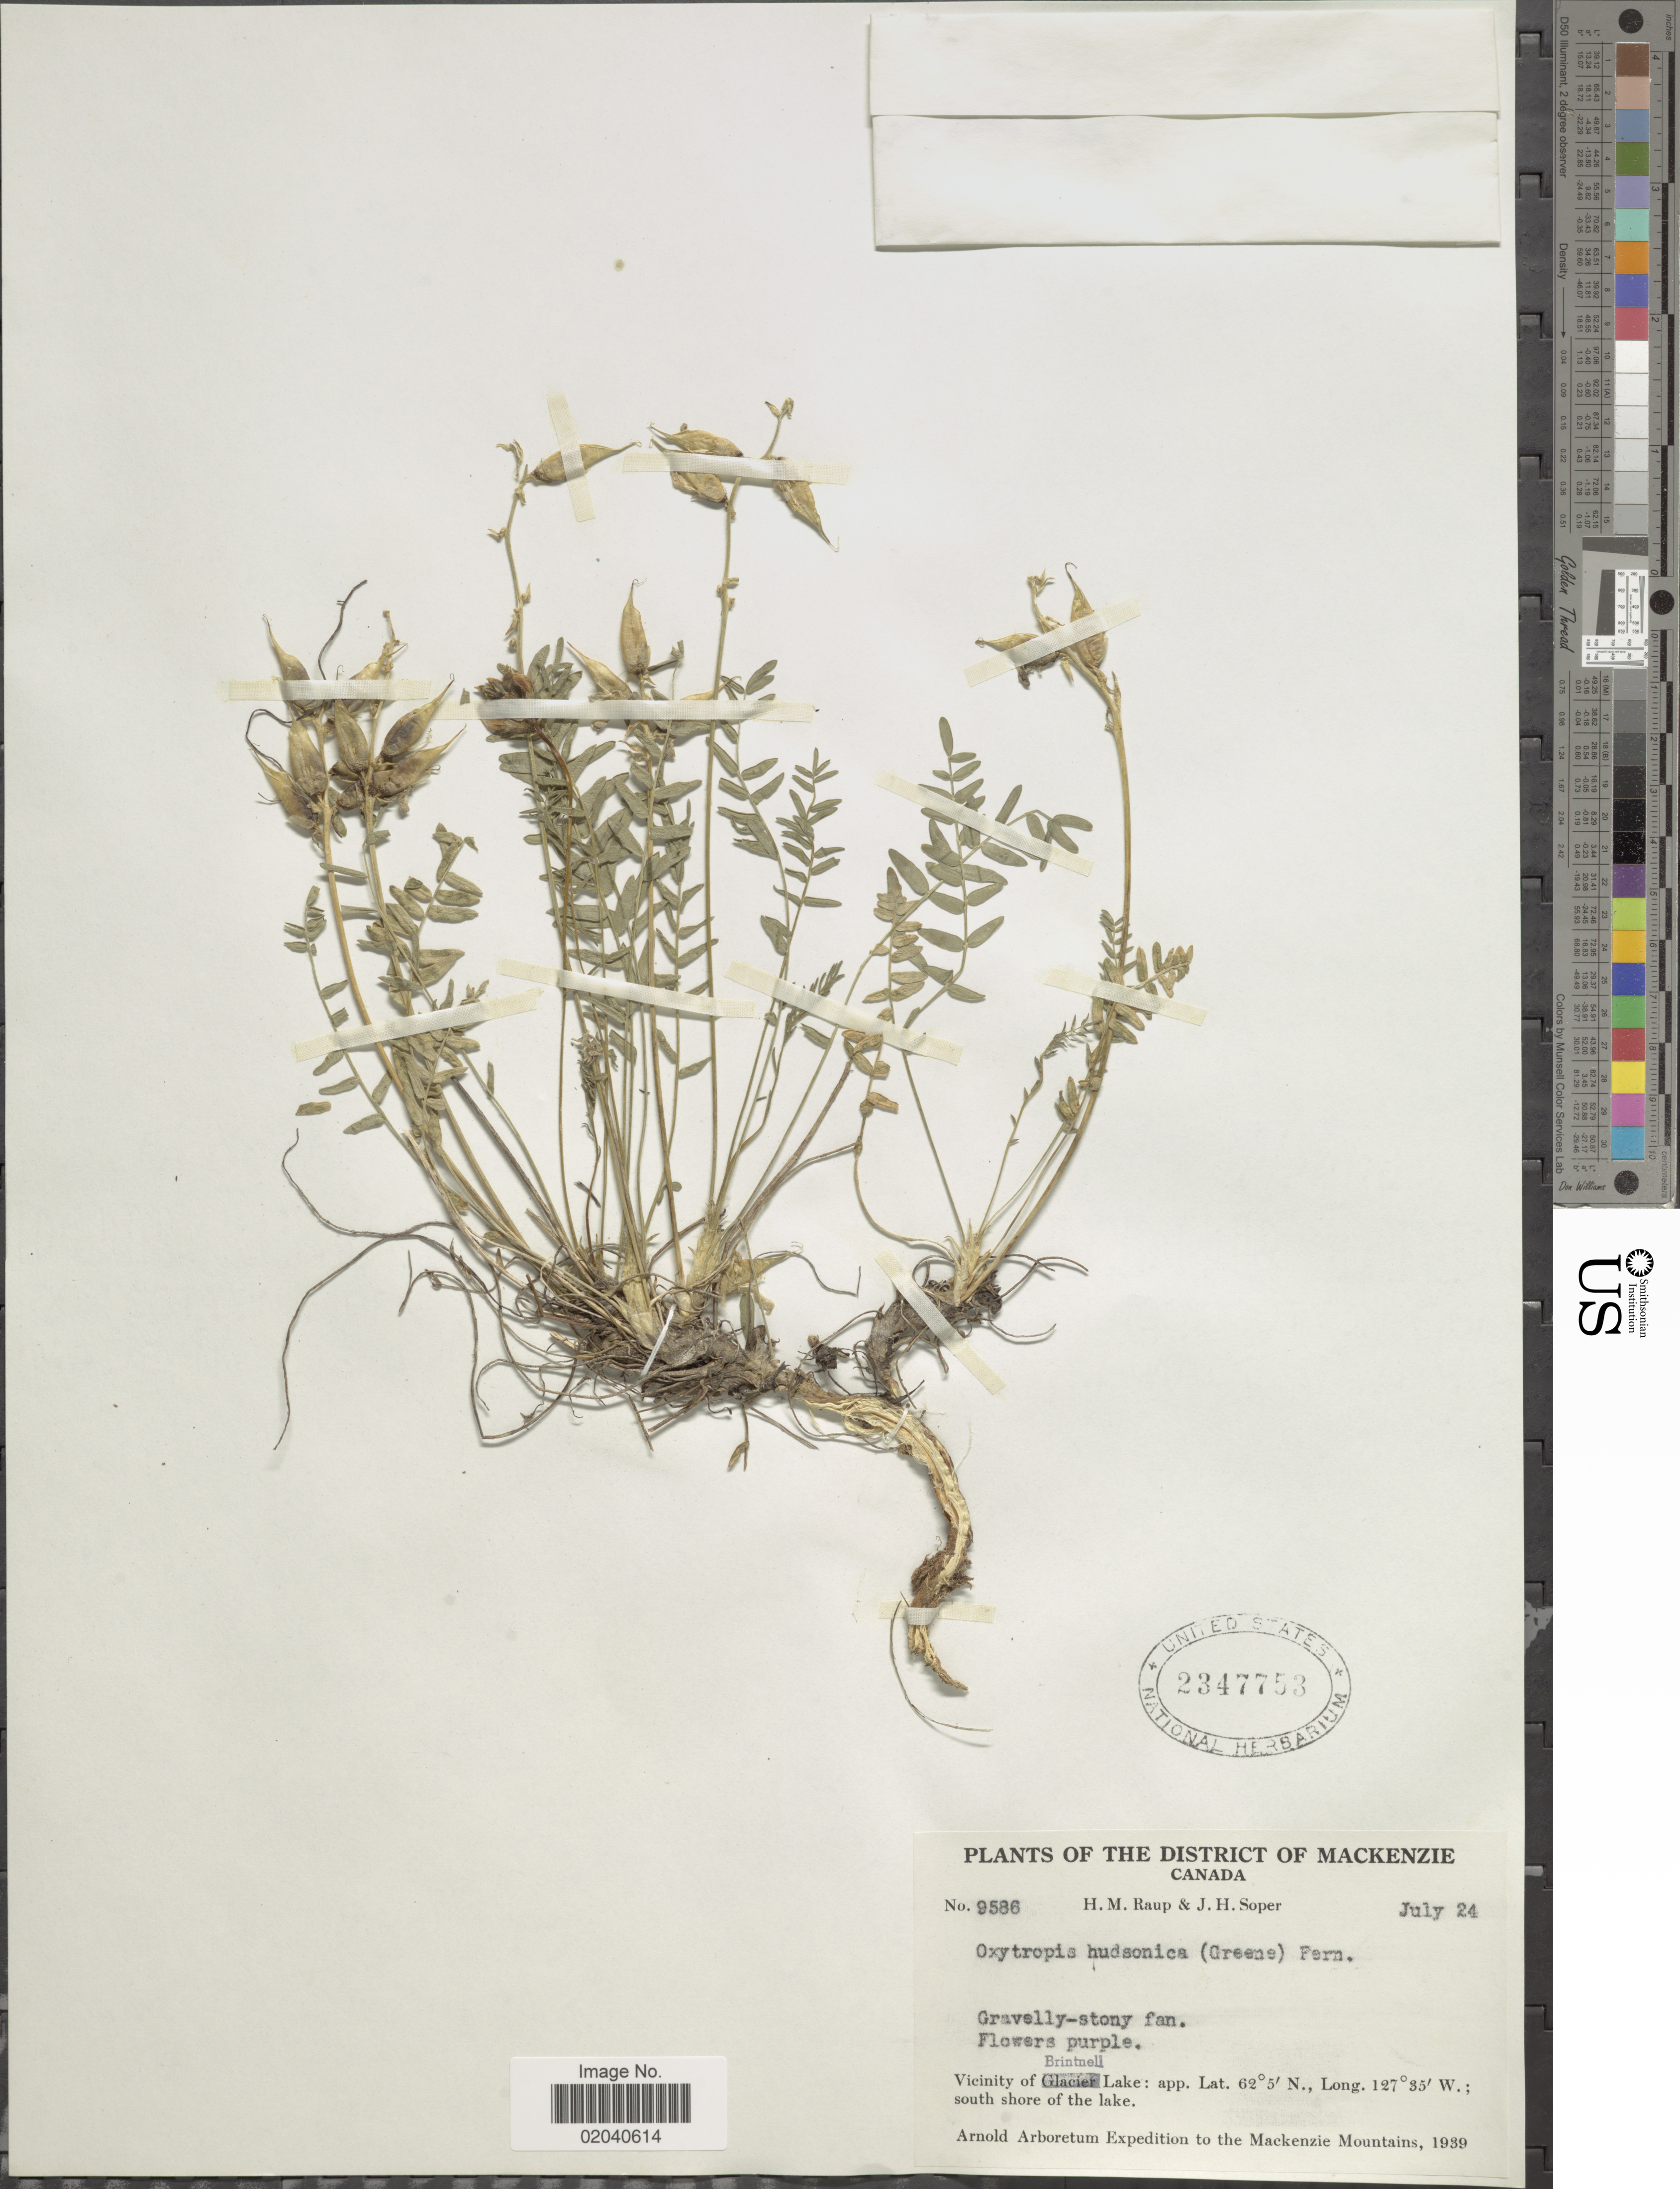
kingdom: Plantae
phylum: Tracheophyta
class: Magnoliopsida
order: Fabales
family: Fabaceae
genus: Oxytropis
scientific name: Oxytropis viscida var. hudsonica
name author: (Greene) Barneby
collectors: H. Raup & J. H. Soper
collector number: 9586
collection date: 1939-07-24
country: Canada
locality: District of Mackenzie, Vicinity of Brintell Lake, south shore of the lake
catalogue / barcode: US 2347753